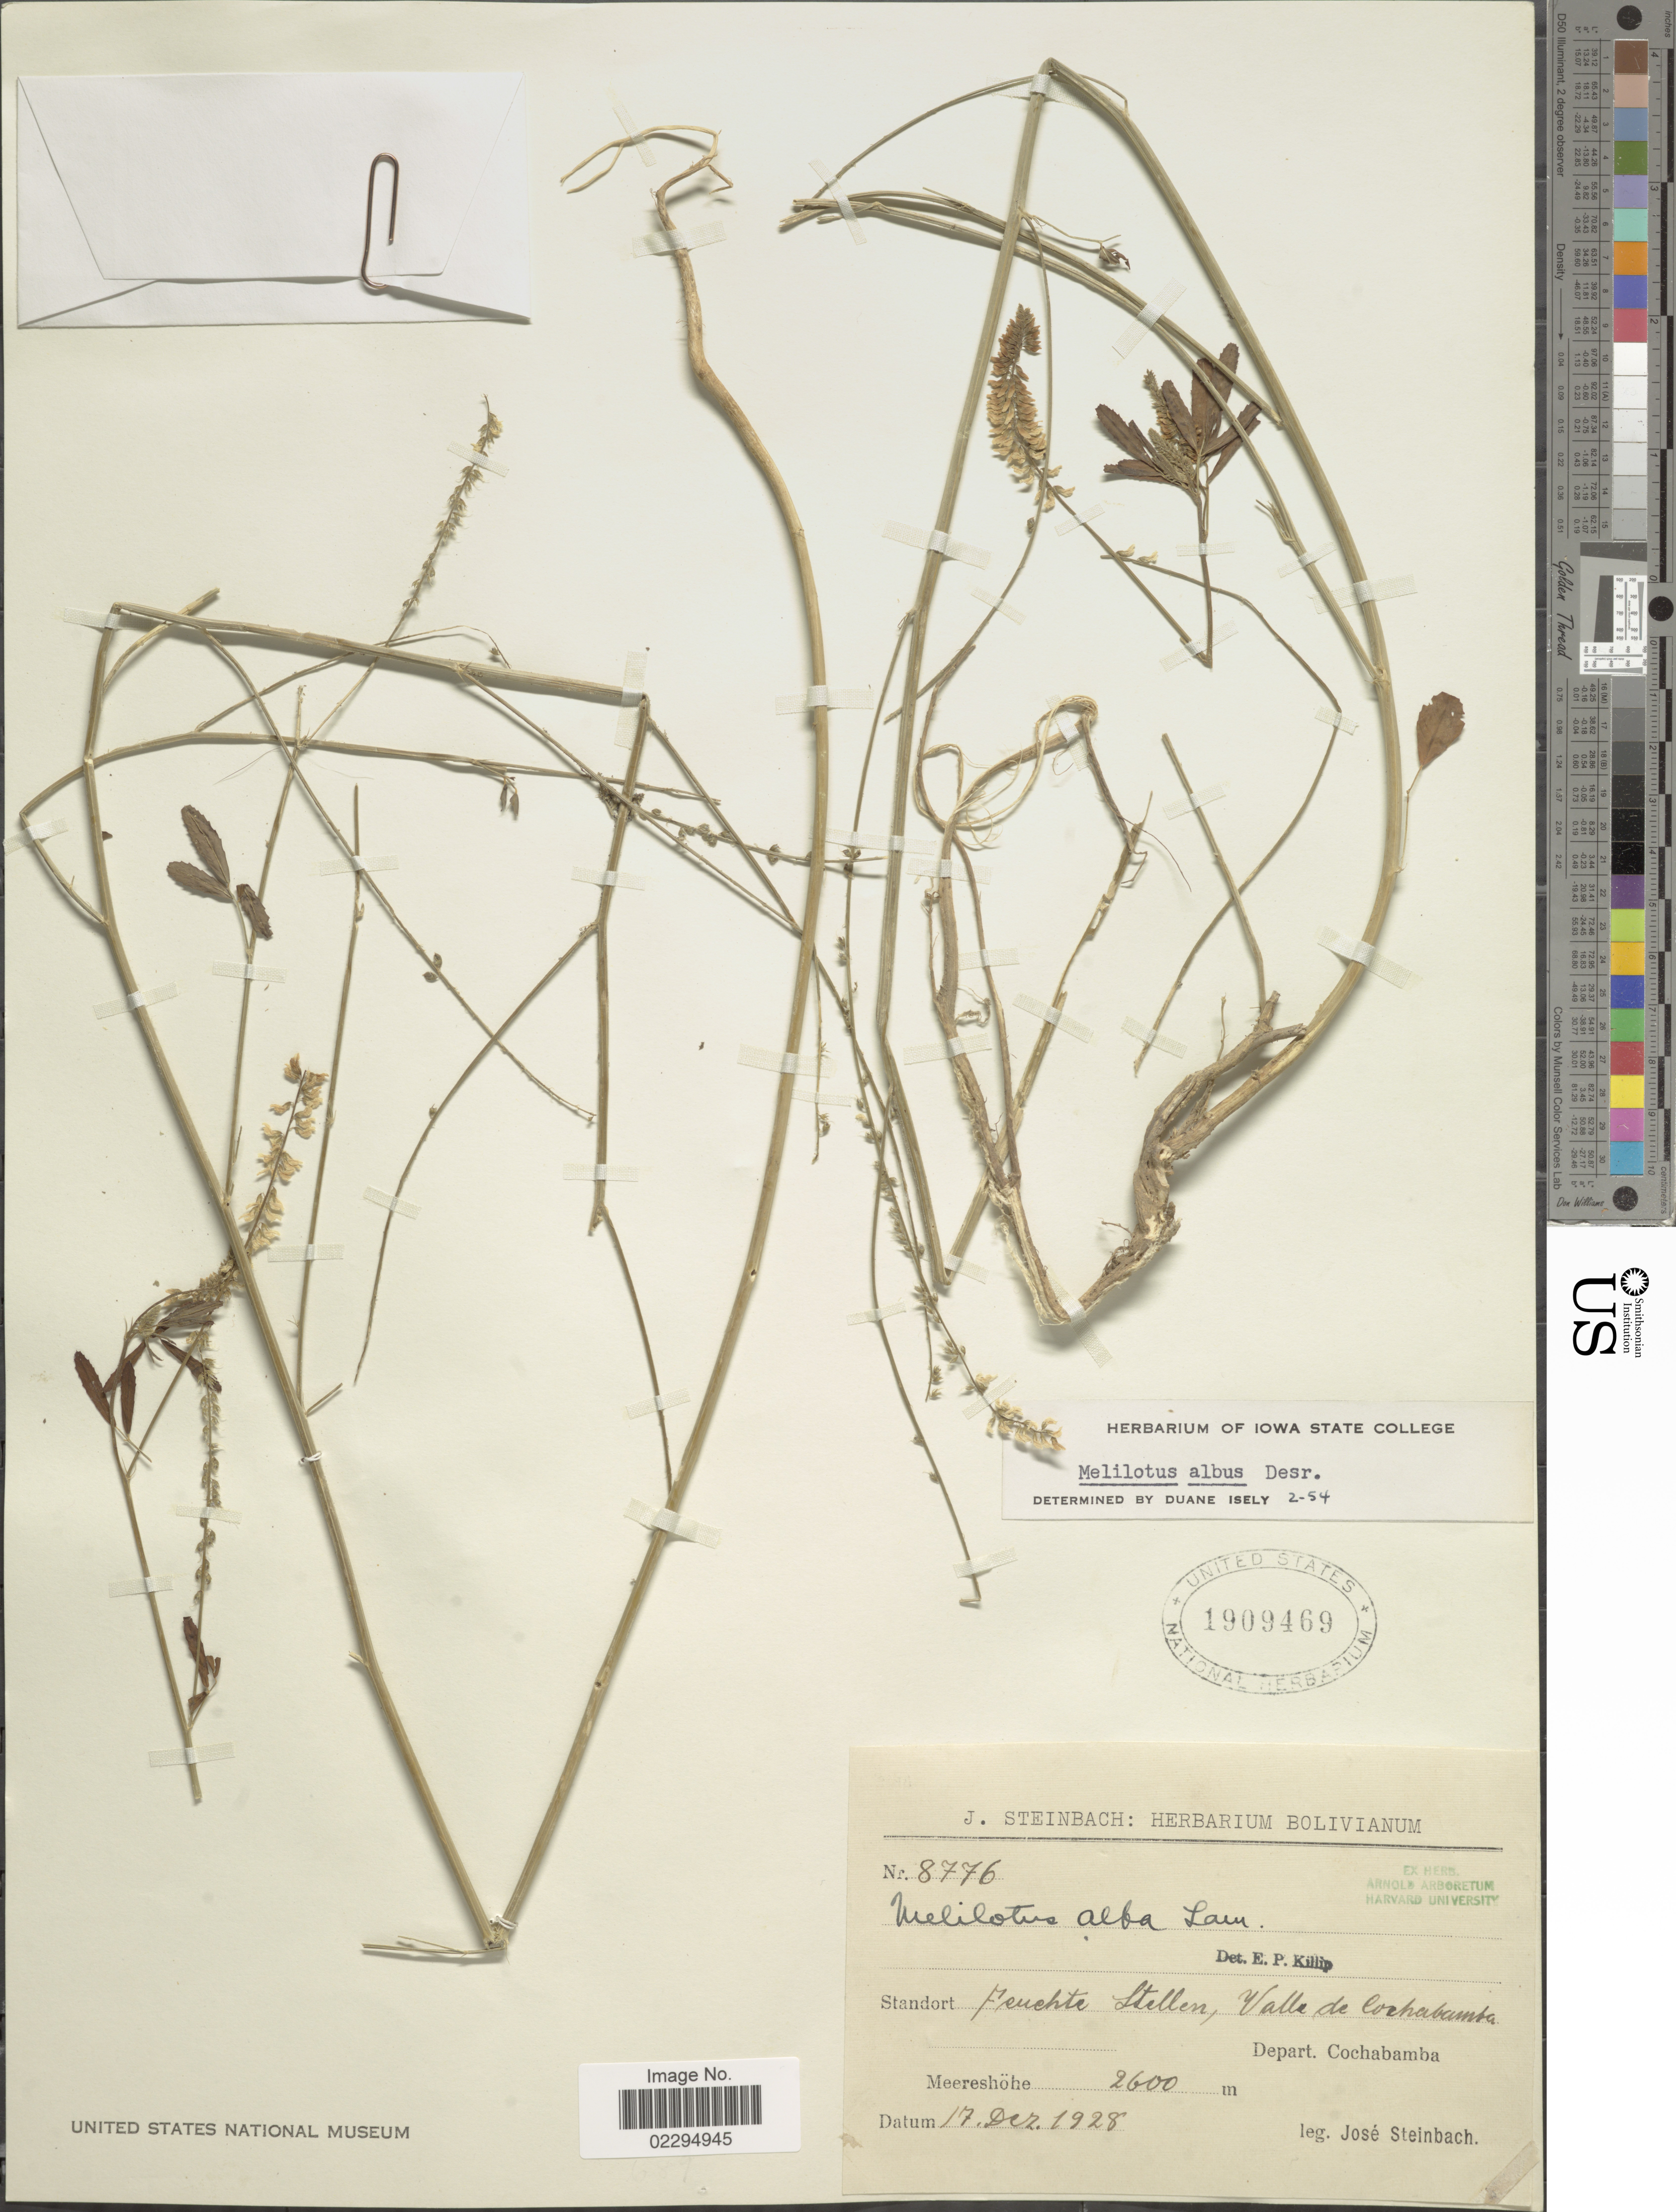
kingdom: Plantae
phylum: Tracheophyta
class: Magnoliopsida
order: Fabales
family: Fabaceae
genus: Melilotus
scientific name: Melilotus albus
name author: Medik.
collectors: J. Steinbach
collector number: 8776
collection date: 1928-12-17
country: Bolivia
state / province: Cochabamba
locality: Feuchte Stellen, Valle de Cochabamba, Depart Cochabamba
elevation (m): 2600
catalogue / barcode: US 1909469